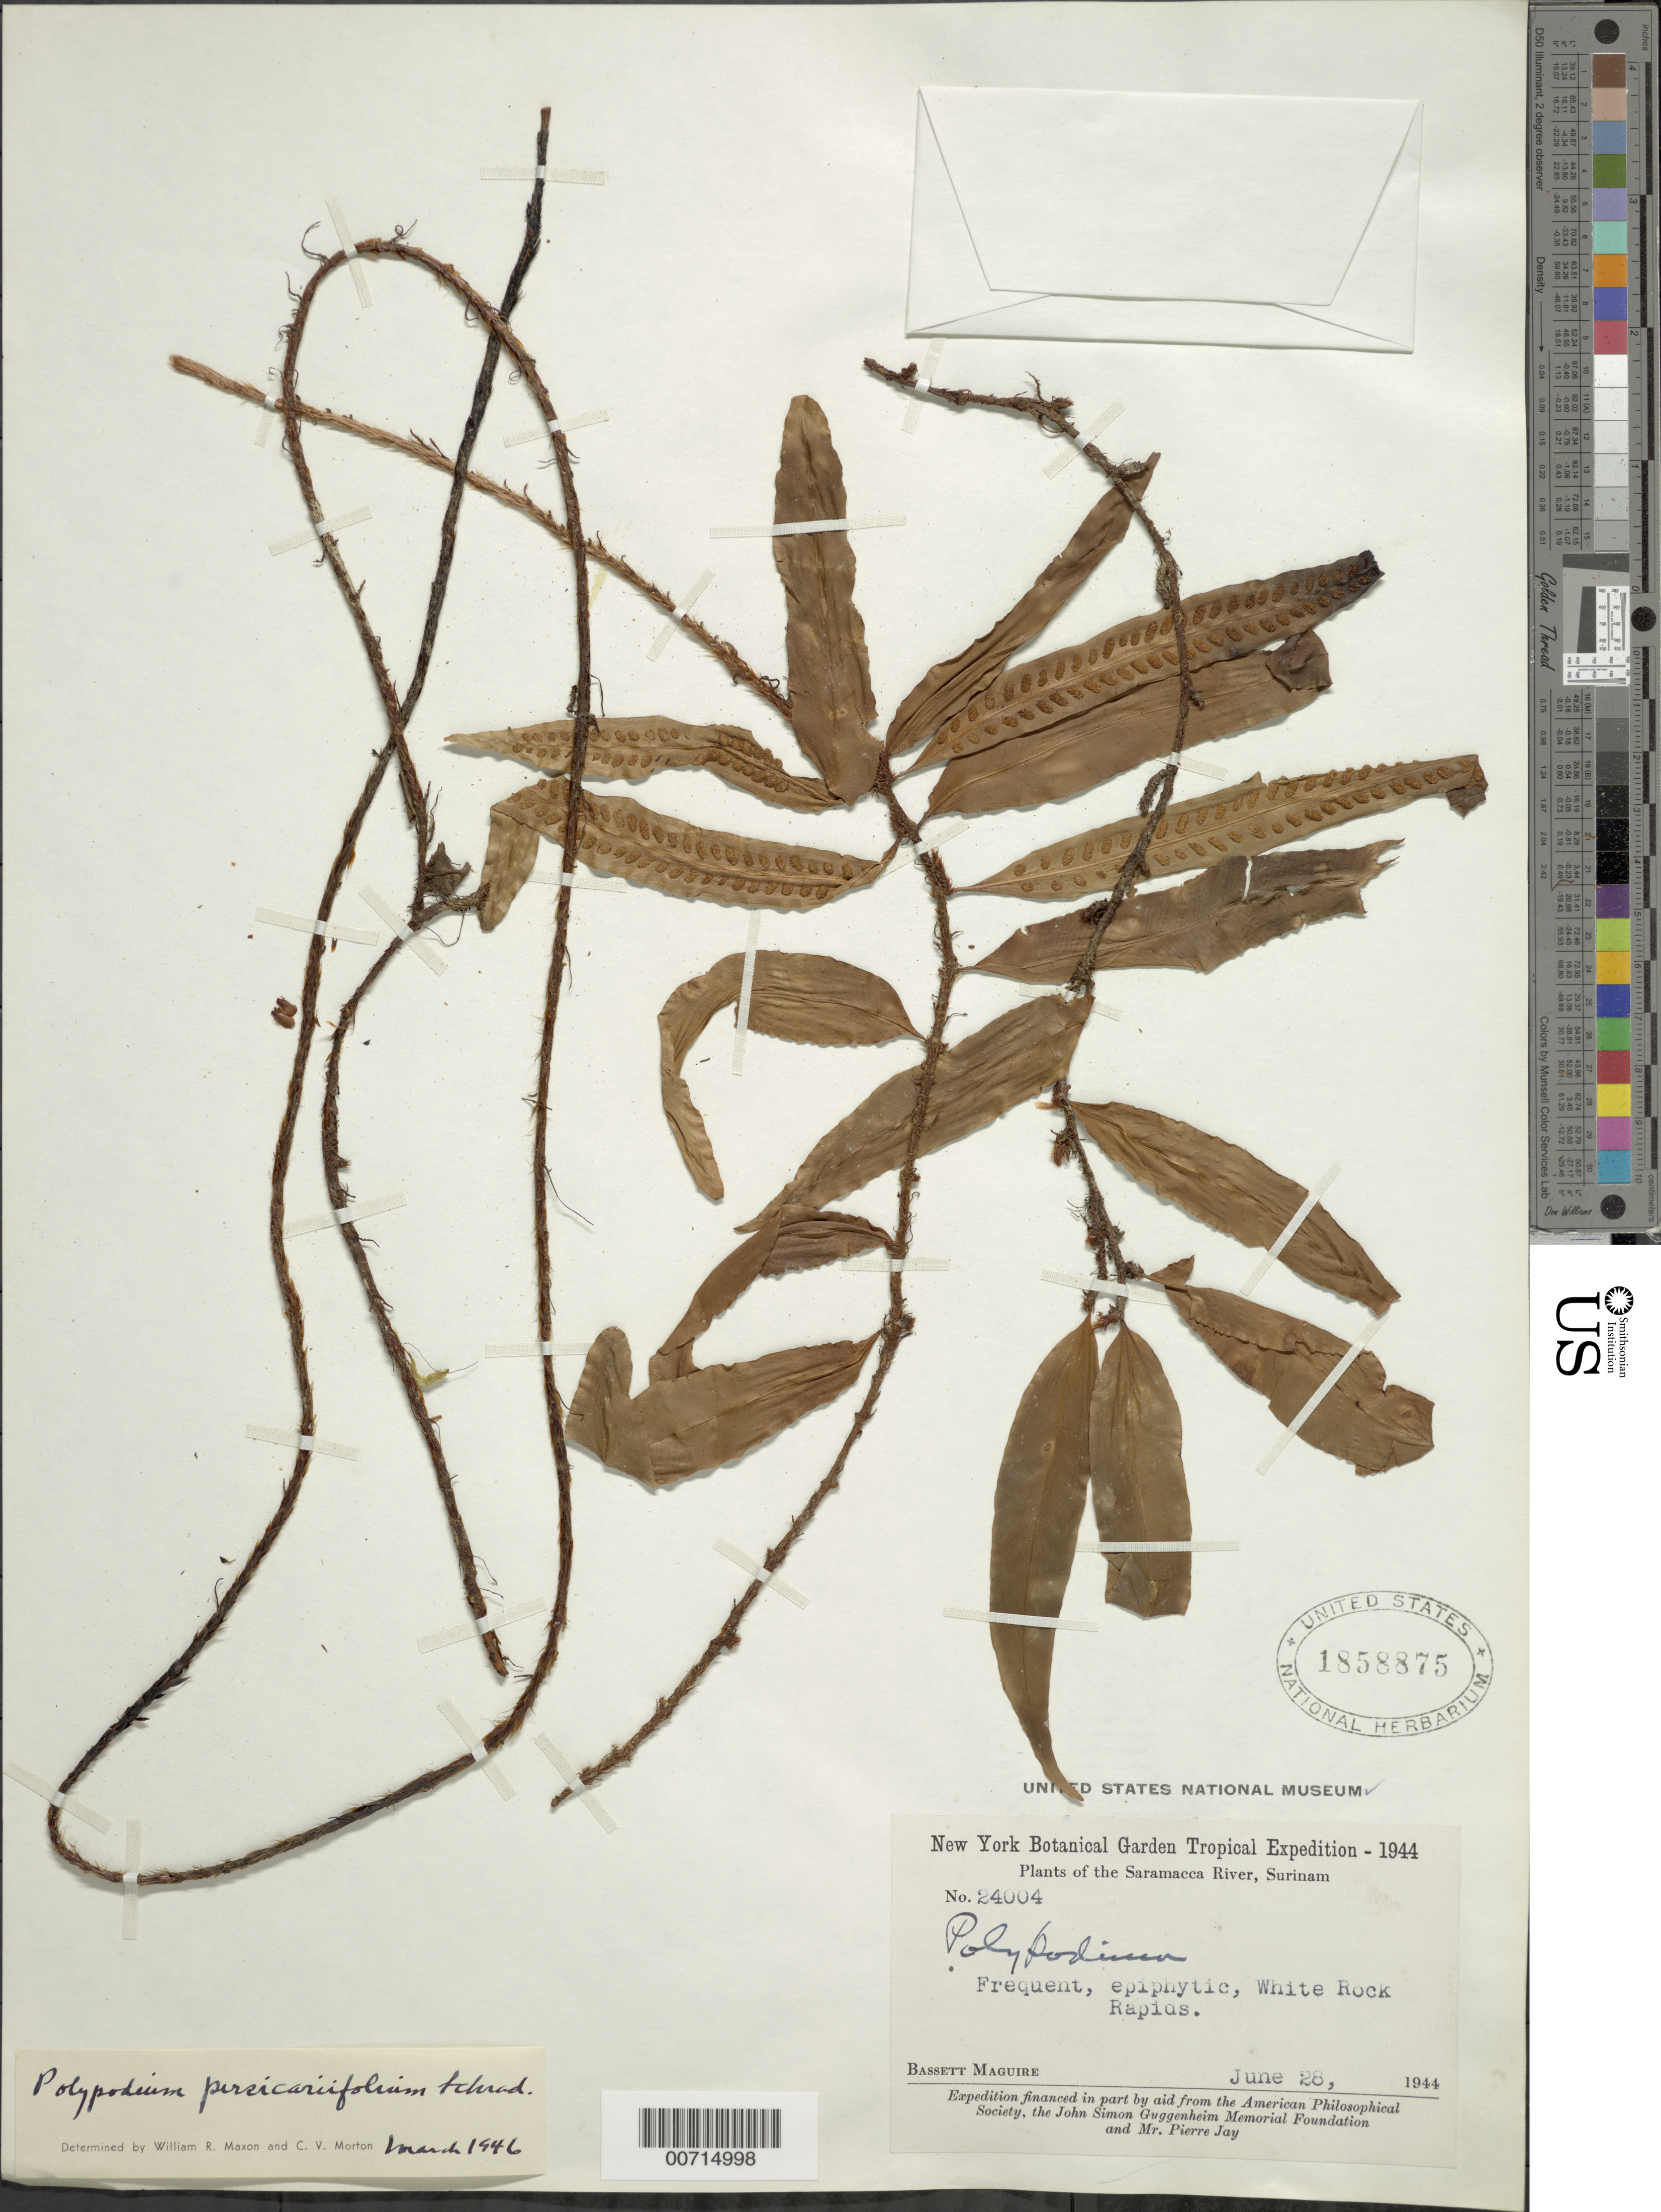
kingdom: Plantae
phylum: Tracheophyta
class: Polypodiopsida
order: Polypodiales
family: Polypodiaceae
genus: Microgramma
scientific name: Microgramma persicariifolia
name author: (Schrad.) C. Presl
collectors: B. Maguire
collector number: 24004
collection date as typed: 28-Jun-44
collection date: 1944-06-28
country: Suriname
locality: Saramacca River, White Rock Rapids, below Posoegronoe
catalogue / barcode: US 1858875